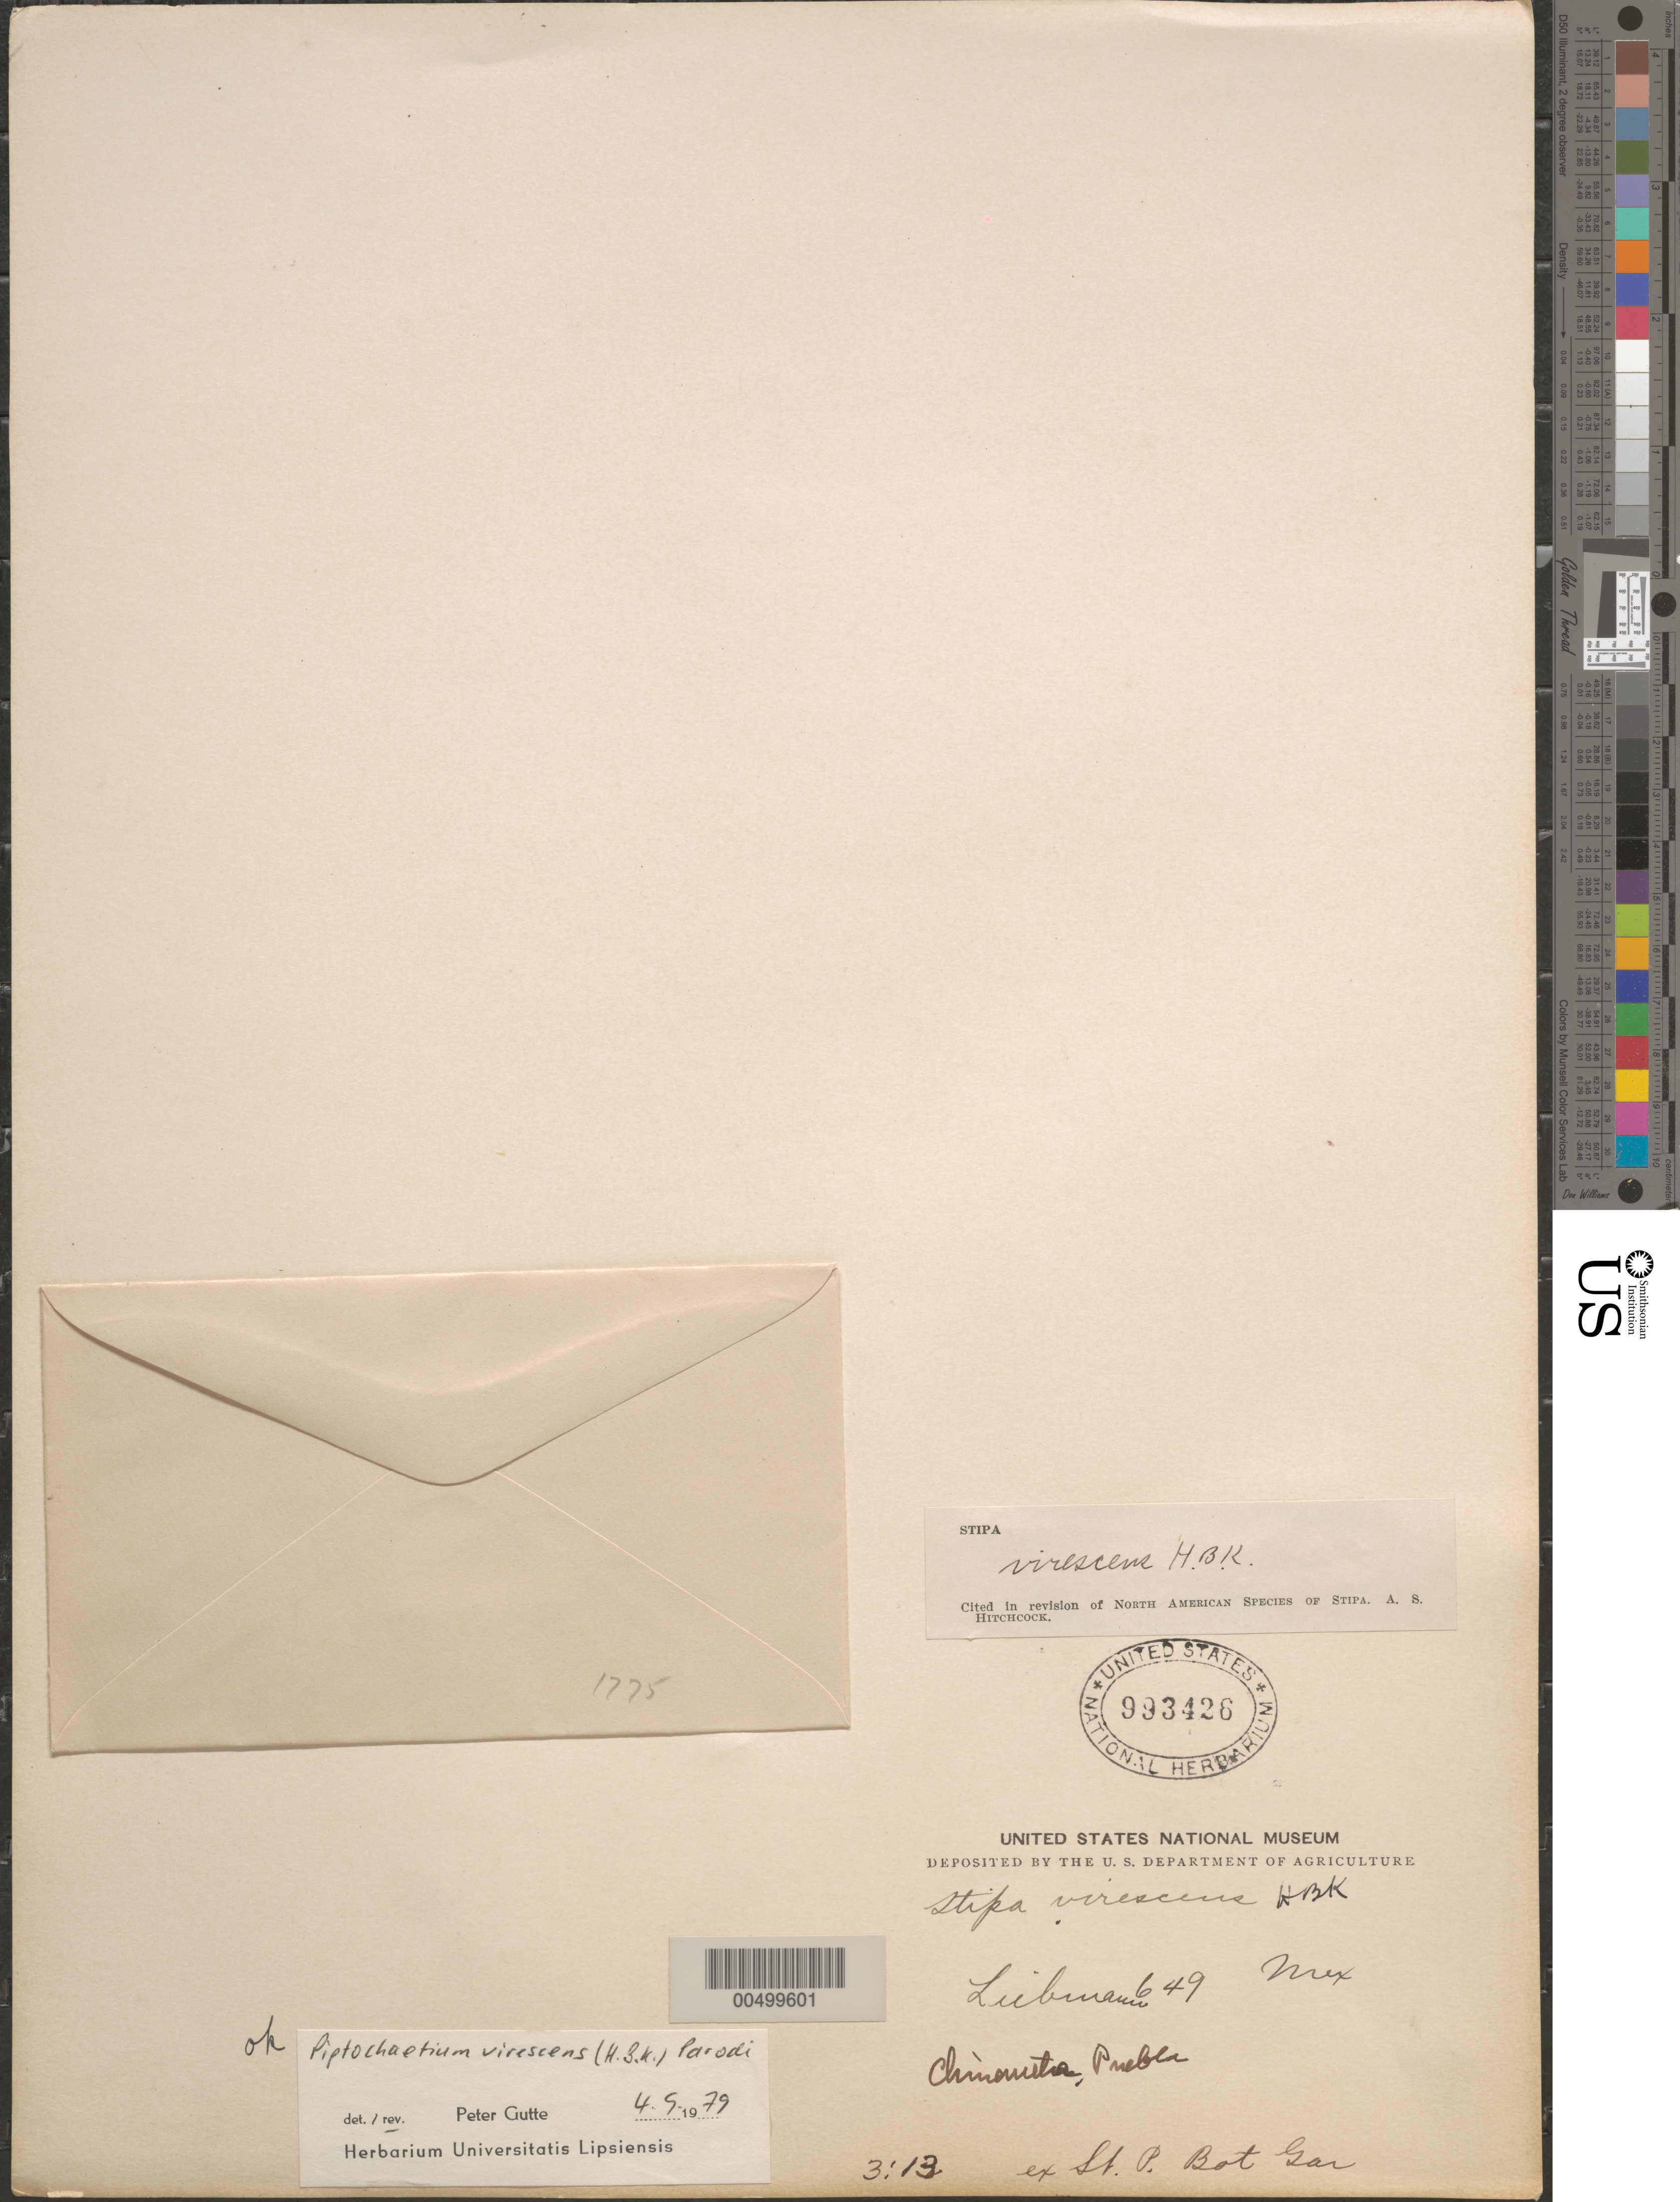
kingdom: Plantae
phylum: Tracheophyta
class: Liliopsida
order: Poales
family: Poaceae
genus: Piptochaetium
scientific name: Piptochaetium virescens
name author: (Kunth) Parodi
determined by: Gutte, P.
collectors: F. M. Liebmann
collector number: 649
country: Mexico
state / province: Puebla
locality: Chinantla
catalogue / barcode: US 993426